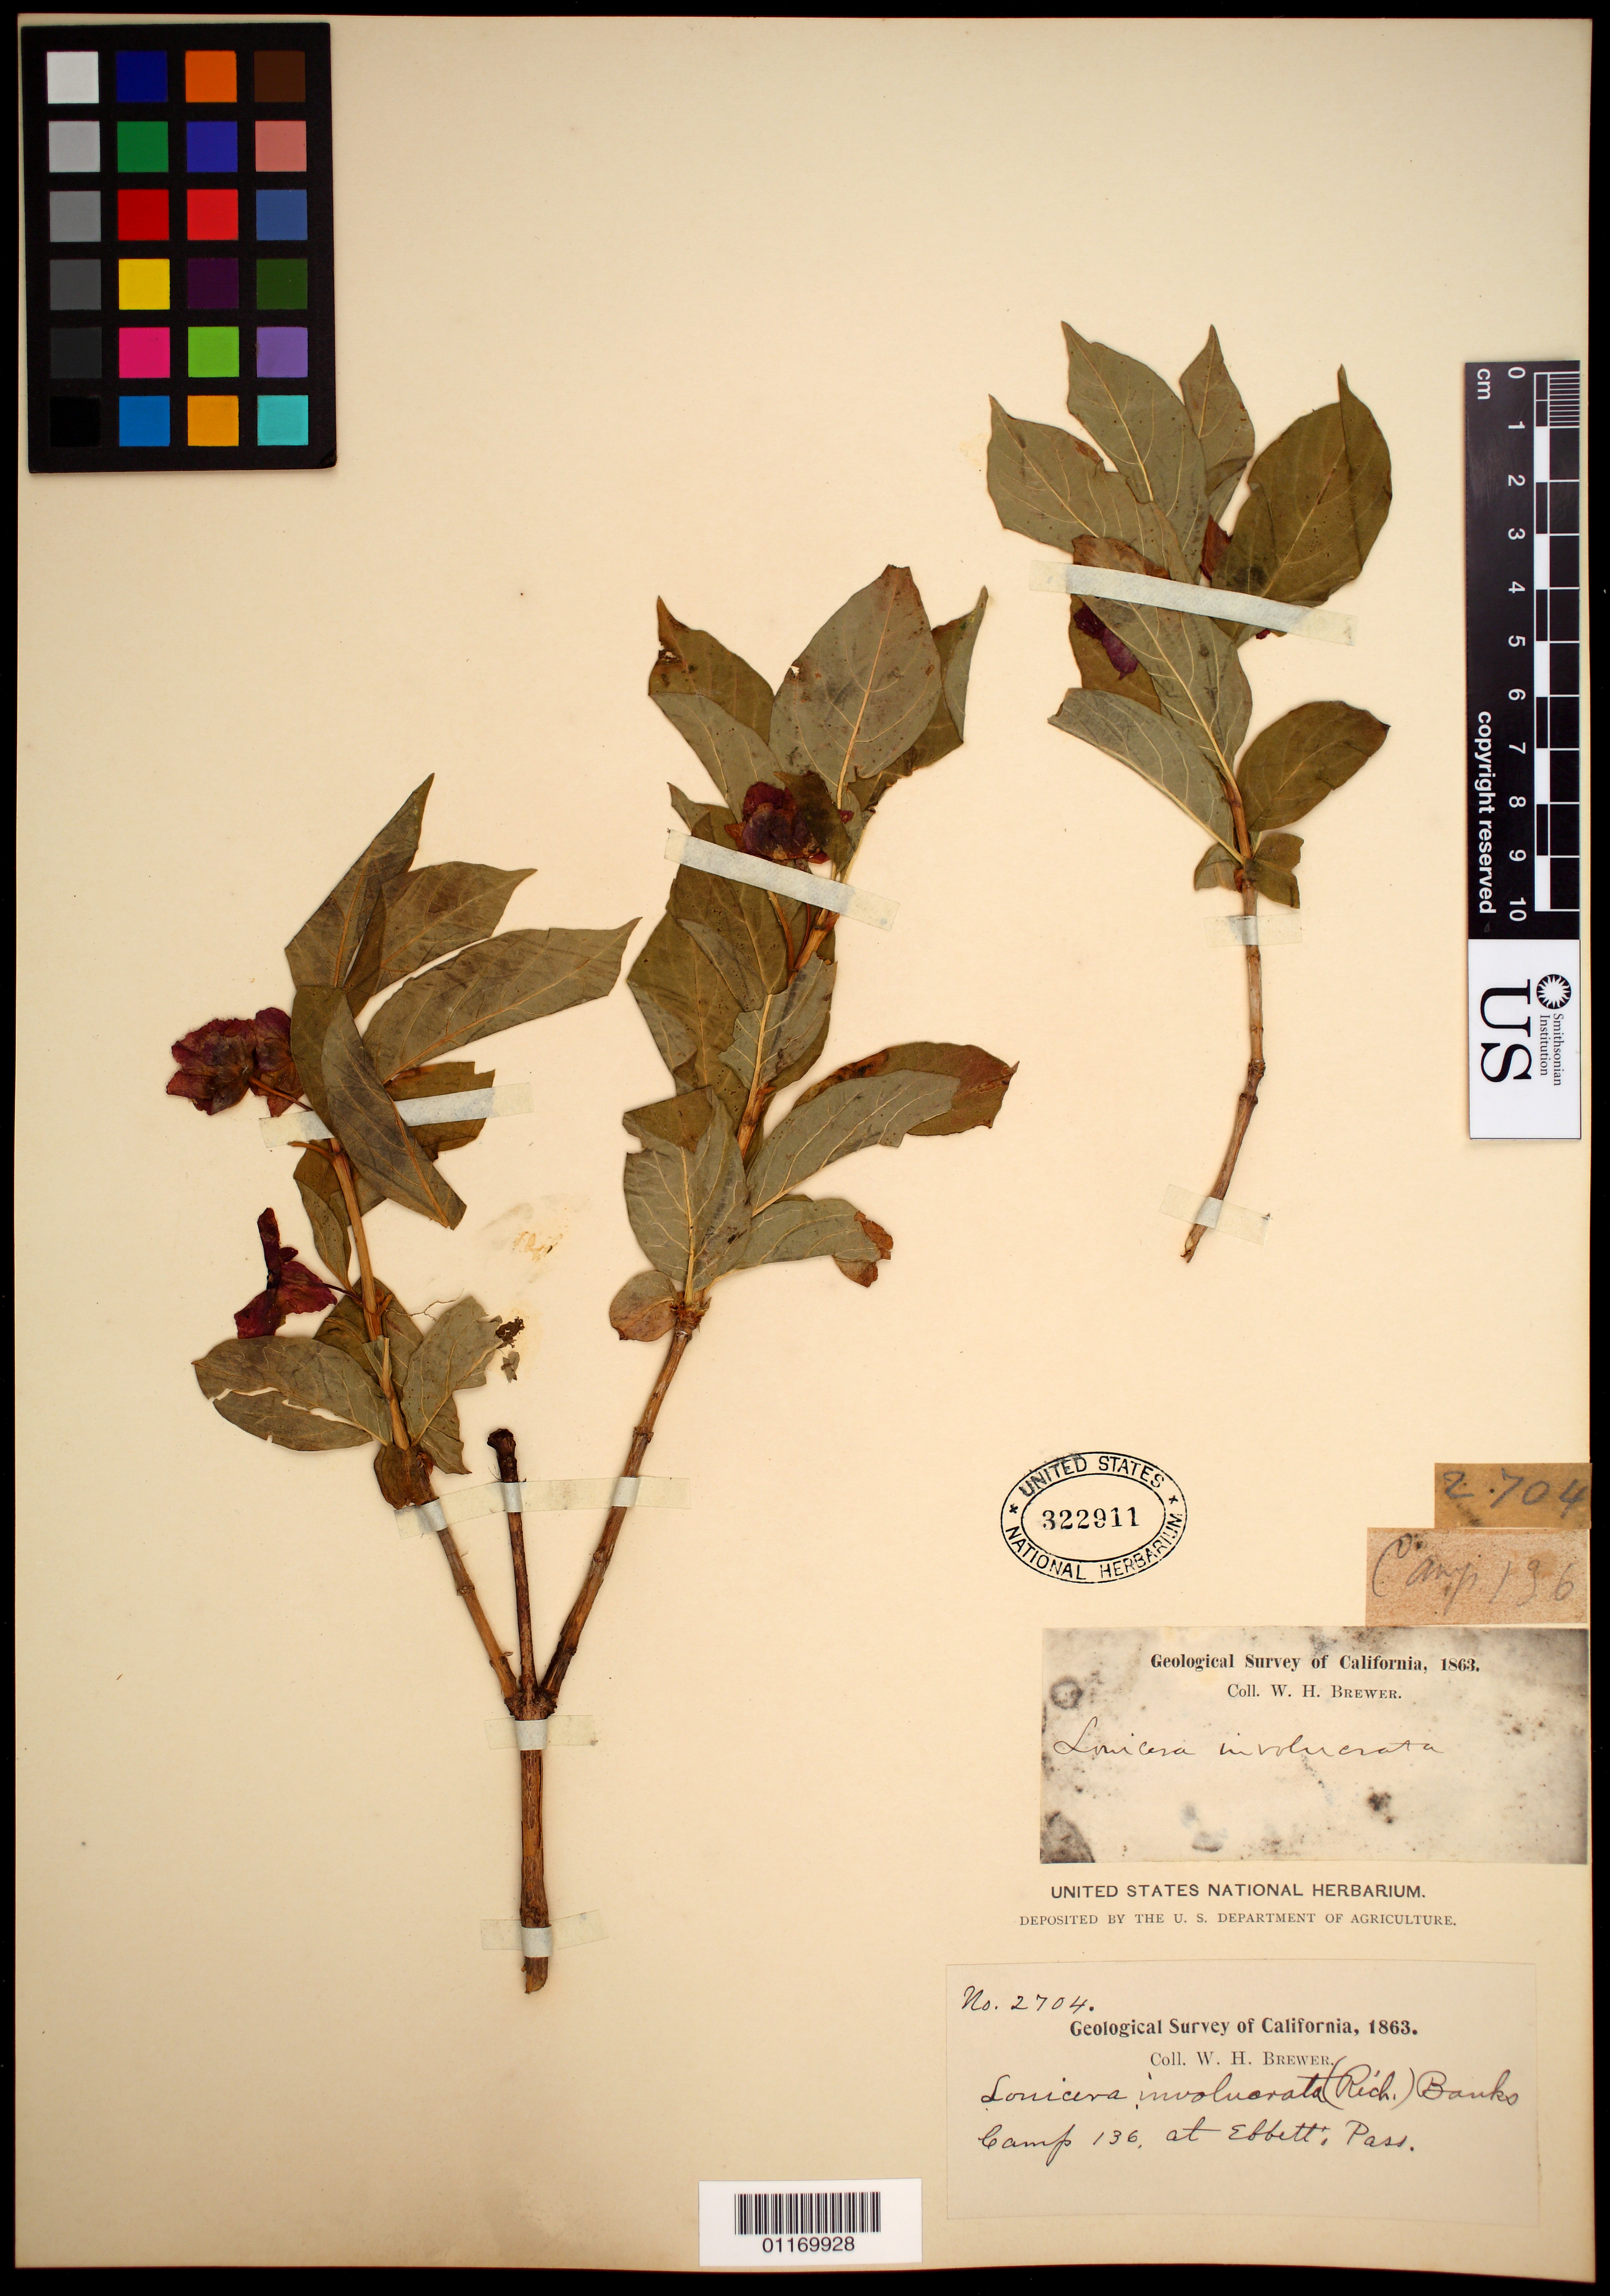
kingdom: Plantae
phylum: Tracheophyta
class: Magnoliopsida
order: Dipsacales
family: Caprifoliaceae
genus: Lonicera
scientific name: Lonicera involucrata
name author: (Richardson) Banks ex Spreng.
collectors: W. H. Brewer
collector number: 2704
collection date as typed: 1863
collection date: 1863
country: United States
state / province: California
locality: Camp 136, at Ebbett's Pass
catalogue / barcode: US 322911